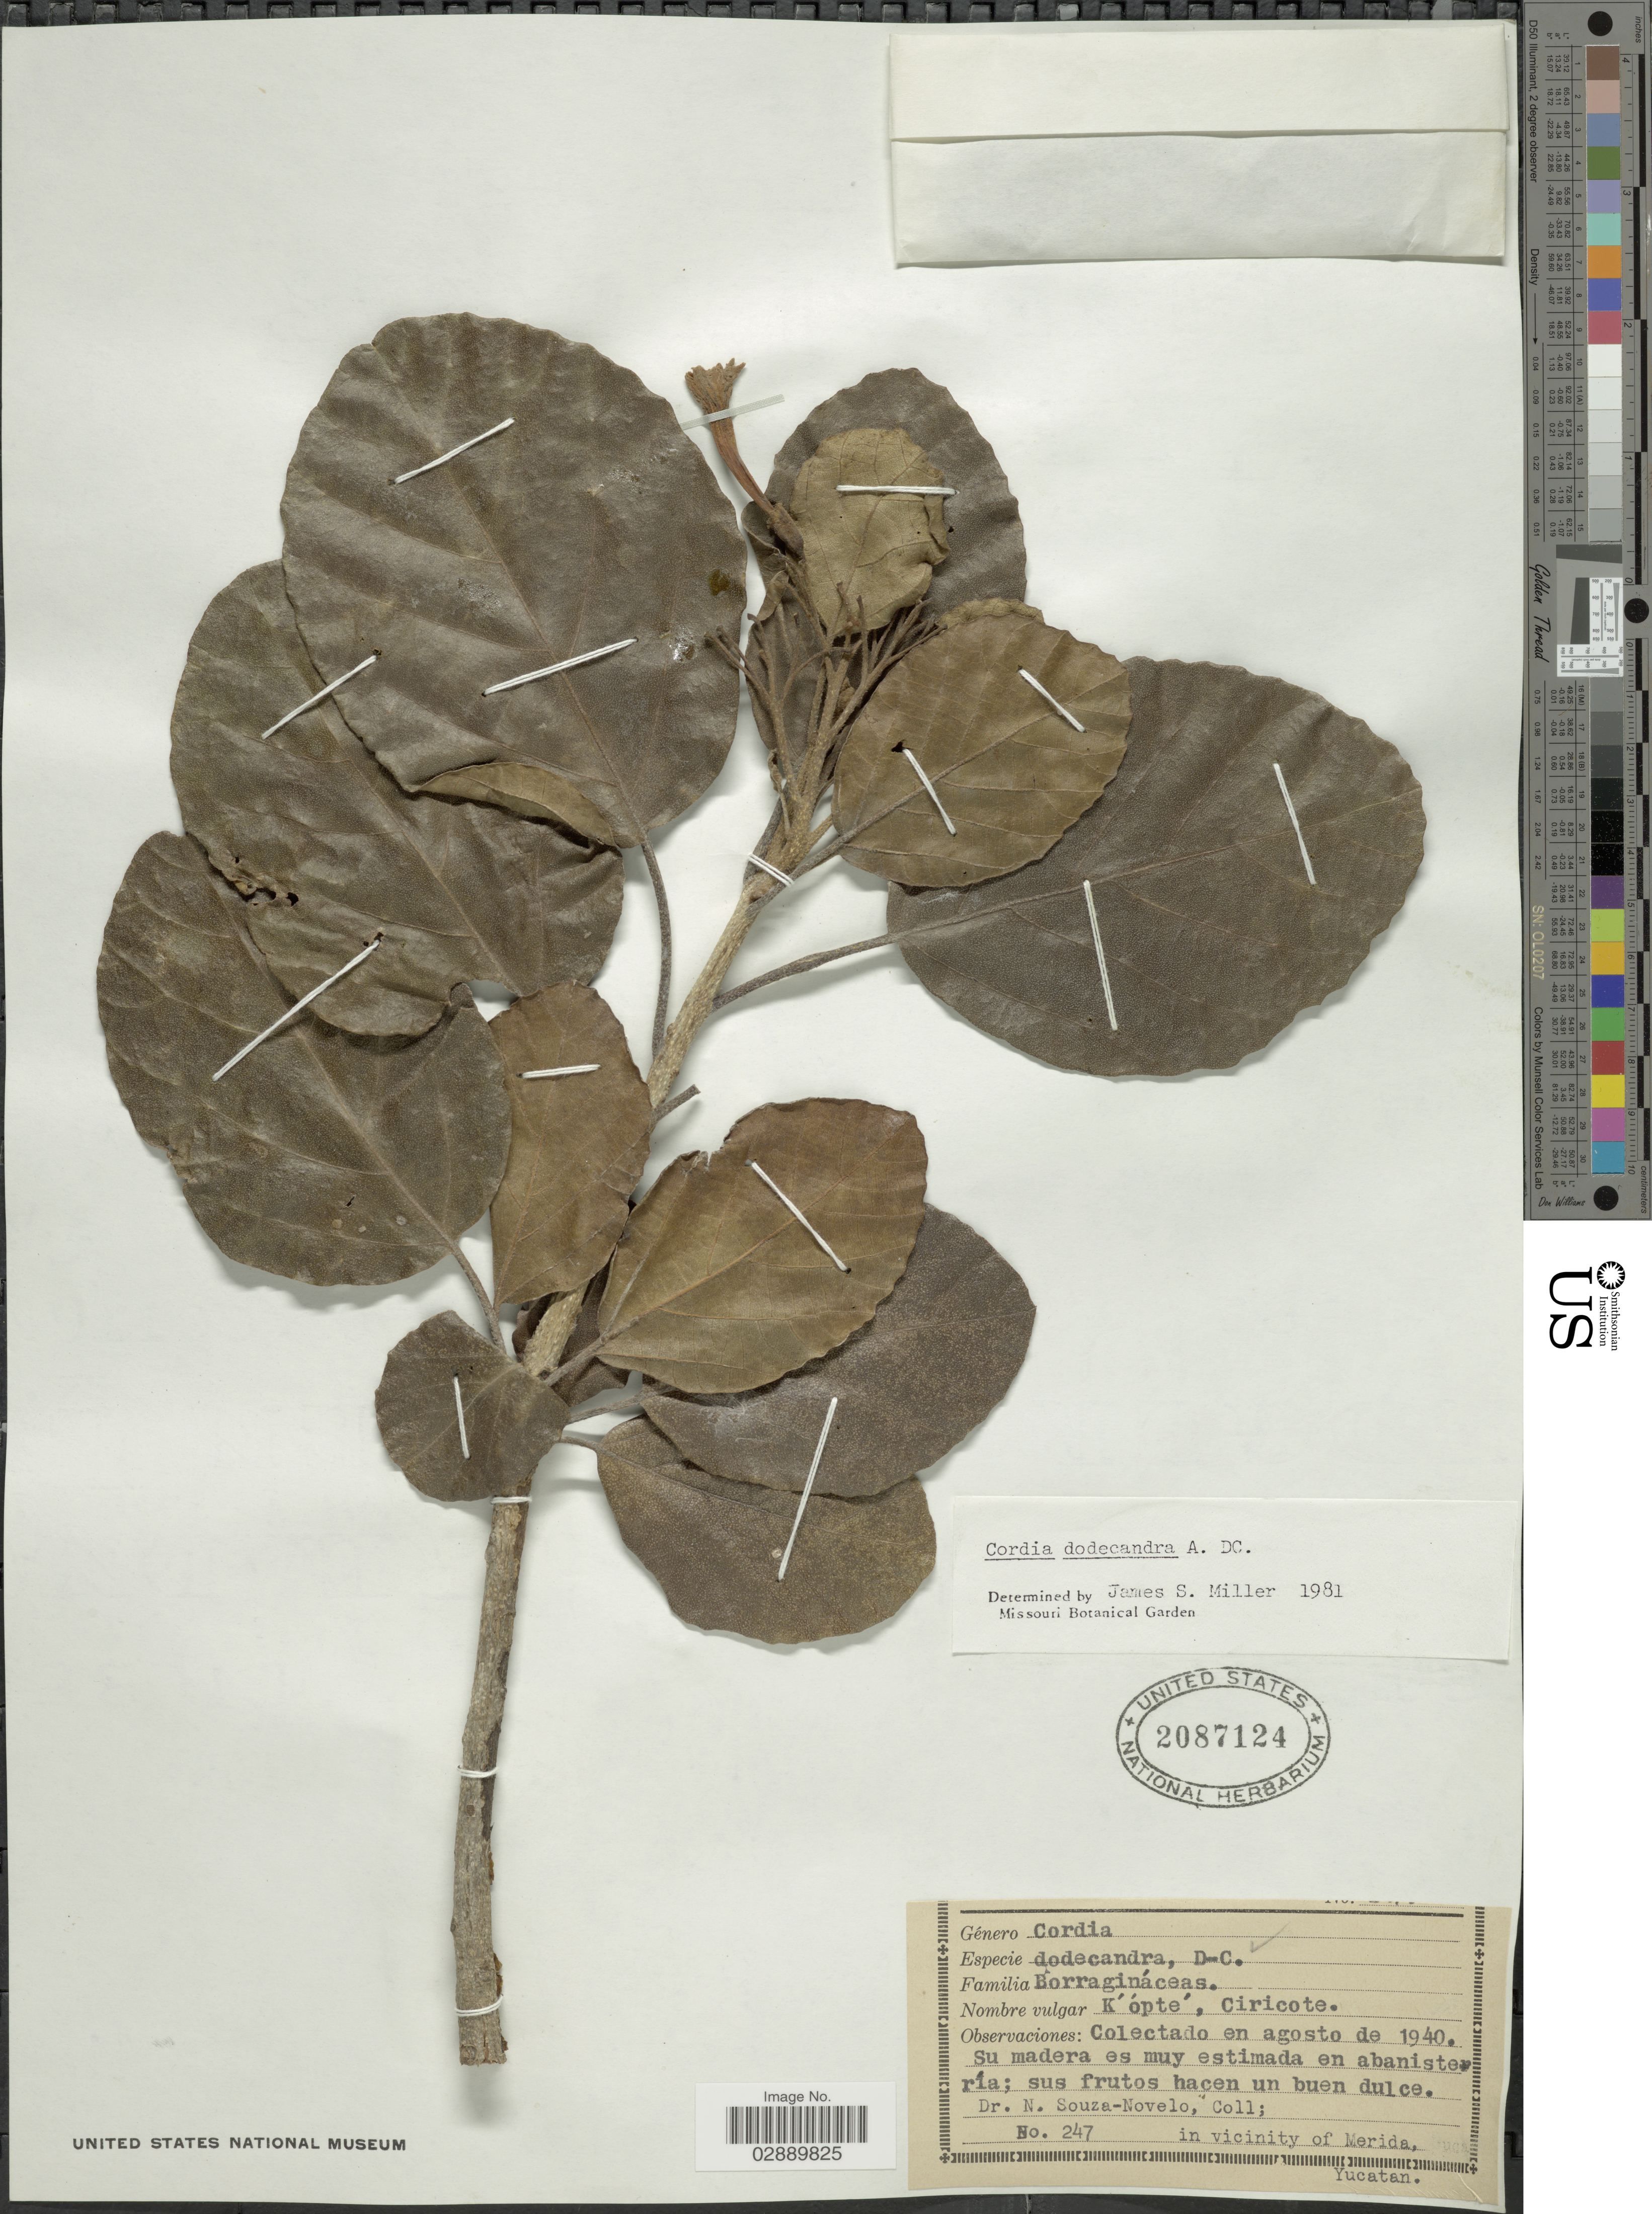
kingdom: Plantae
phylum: Tracheophyta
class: Magnoliopsida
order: Boraginales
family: Cordiaceae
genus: Cordia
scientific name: Cordia dodecandra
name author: A. DC.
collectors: N. Souza Novelo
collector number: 247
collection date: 1940-08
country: Mexico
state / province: Yucatán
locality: In vicinity of Merida.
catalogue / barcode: US 2087124